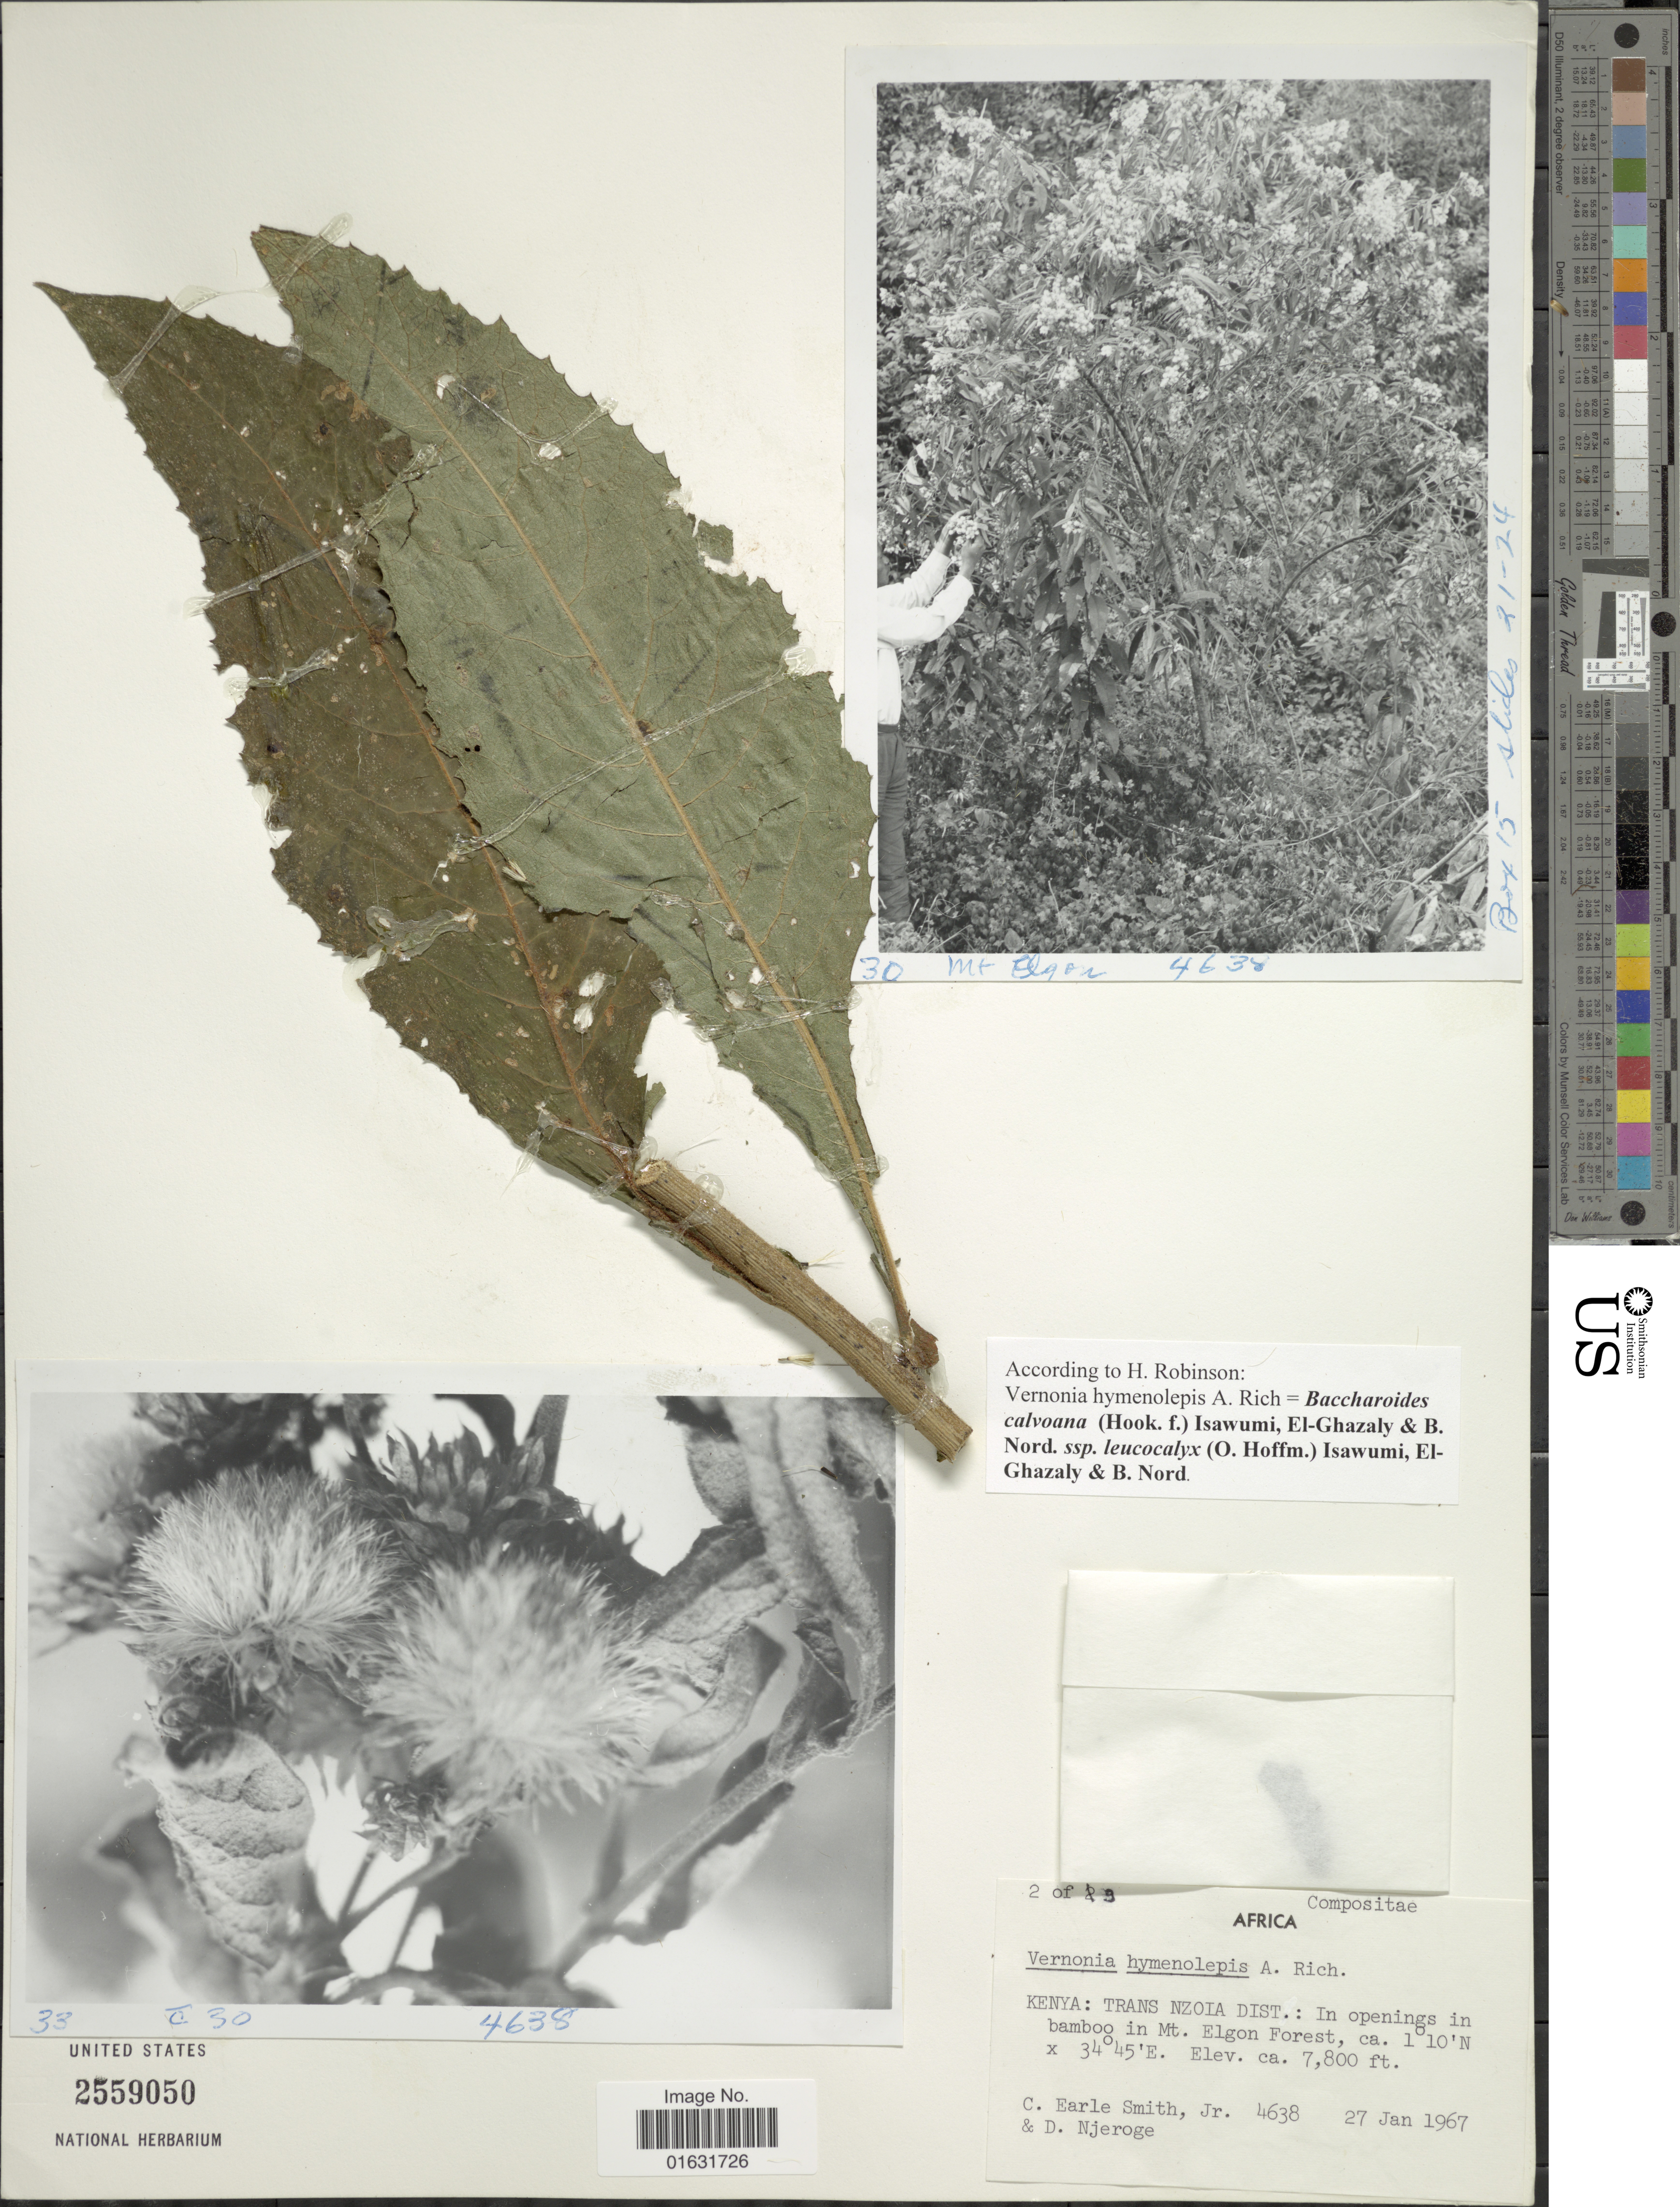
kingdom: Plantae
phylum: Tracheophyta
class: Magnoliopsida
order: Asterales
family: Asteraceae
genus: Baccharoides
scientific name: Baccharoides calvoana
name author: (Hook. f.) Isawumi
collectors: C. E. Smith Jr. & D. Njeroge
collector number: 4638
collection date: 1967-01-27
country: Kenya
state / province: Trans Nzoia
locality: In openings in bamboo in Mt. Elgon Forest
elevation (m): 2377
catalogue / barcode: US 2559050